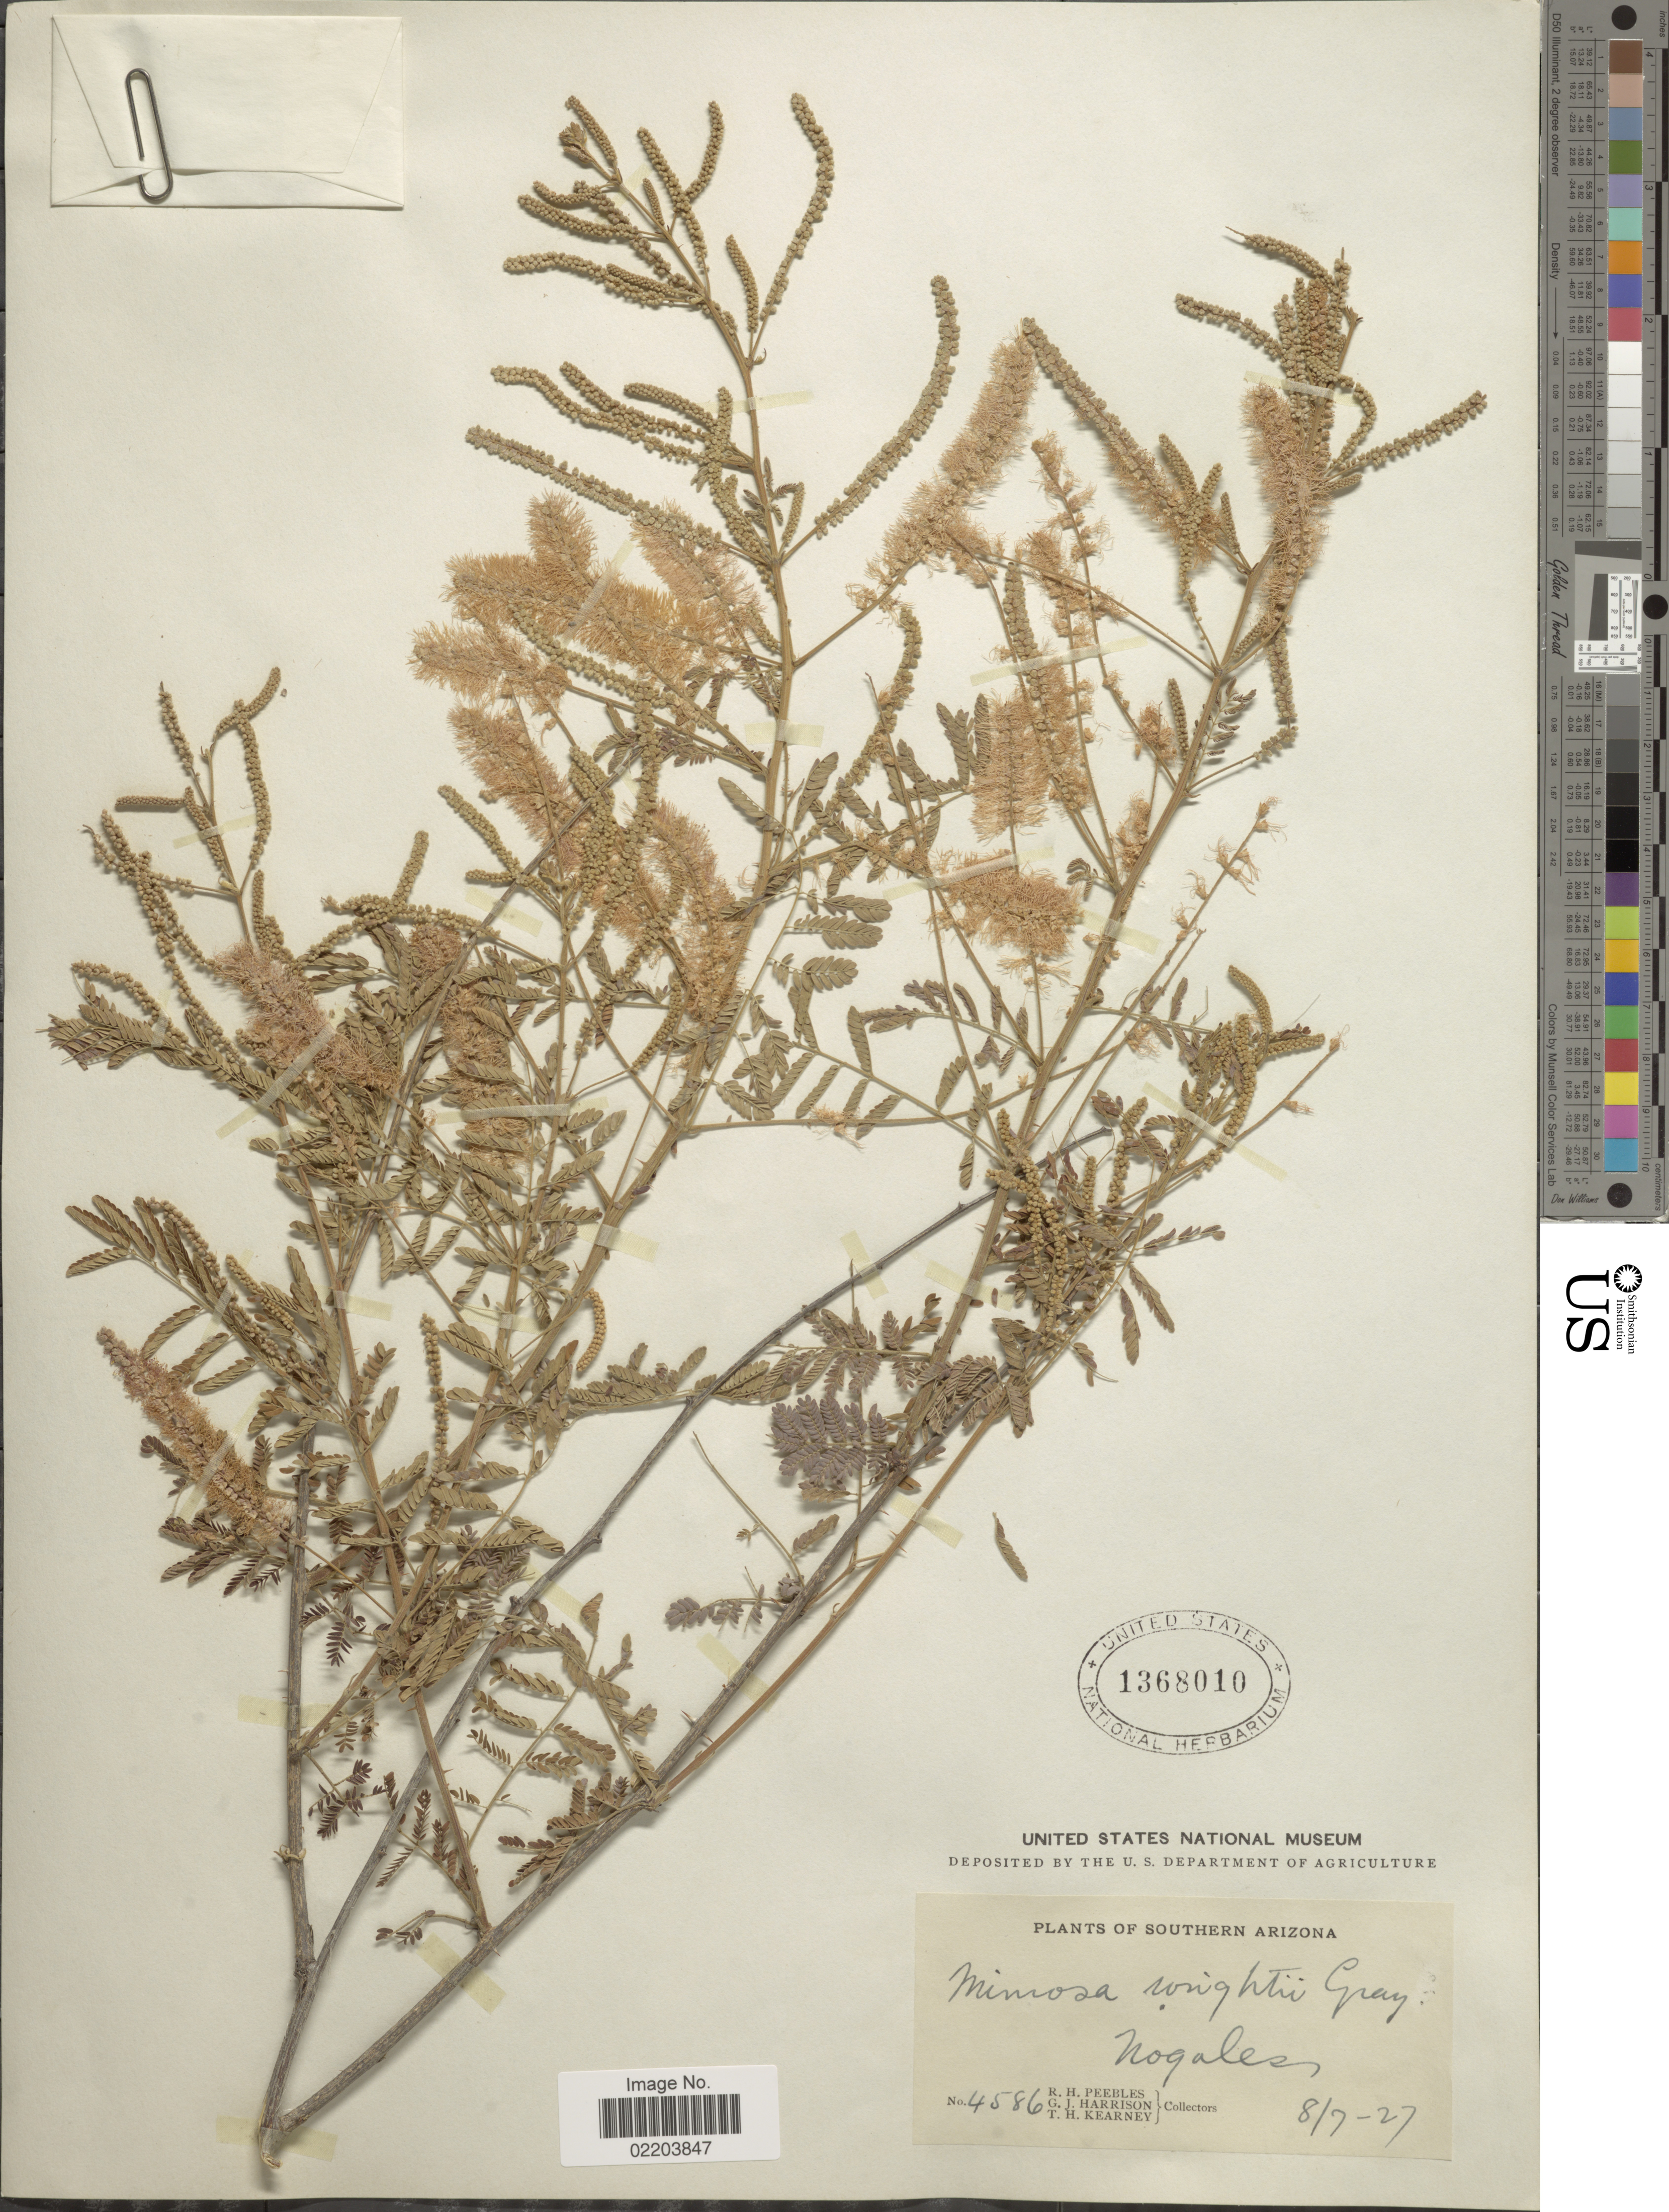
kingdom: Plantae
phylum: Tracheophyta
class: Magnoliopsida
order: Fabales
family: Fabaceae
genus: Mimosa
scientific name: Mimosa wrightii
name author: A. Gray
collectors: R. H. Peebles, G. J. Harrison & T. H. Kearney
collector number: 4586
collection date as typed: Transcribed d/m/y: 7/8/27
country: United States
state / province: Arizona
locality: Southern Arizona, Nogales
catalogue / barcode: US 1368010